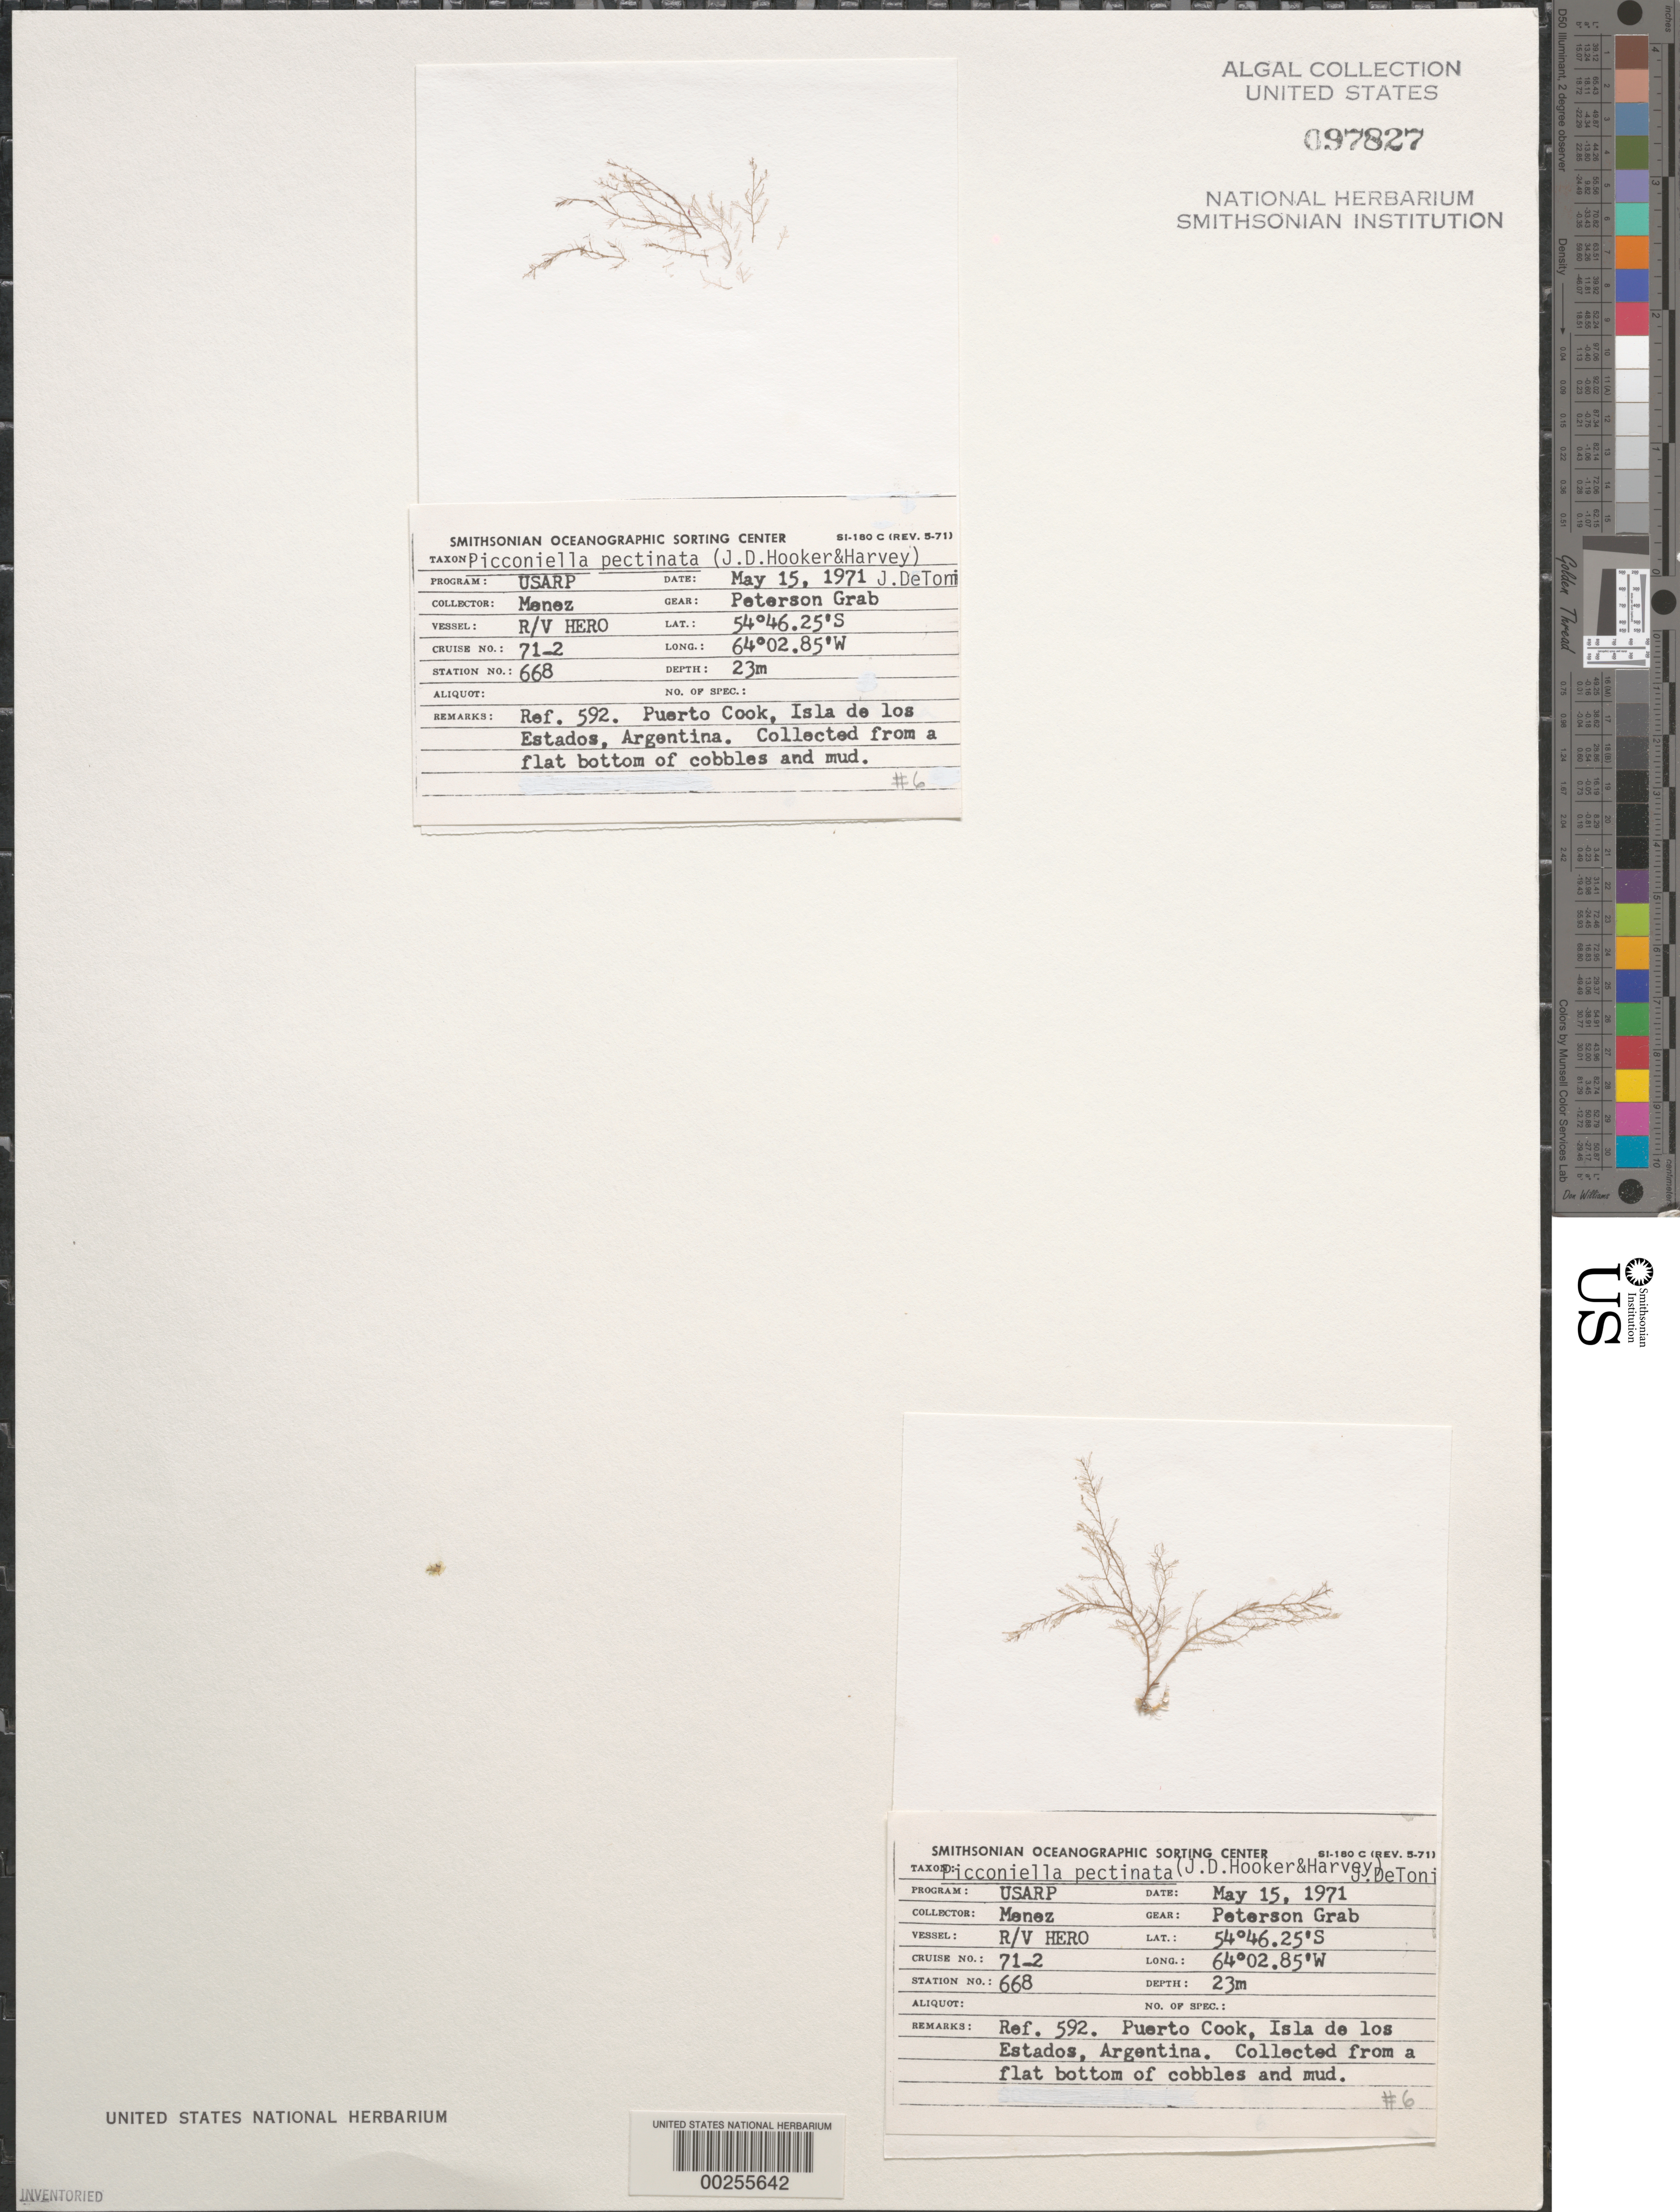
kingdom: Plantae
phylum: Rhodophyta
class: Florideophyceae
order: Ceramiales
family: Rhodomelaceae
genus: Picconiella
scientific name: Picconiella pectinata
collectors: Meñez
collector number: Station 668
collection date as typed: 15 May 1971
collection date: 1971-05-15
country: Argentina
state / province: Tierra del Fuego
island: Isla de los Estados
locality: Puerto Cook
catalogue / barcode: US 97827